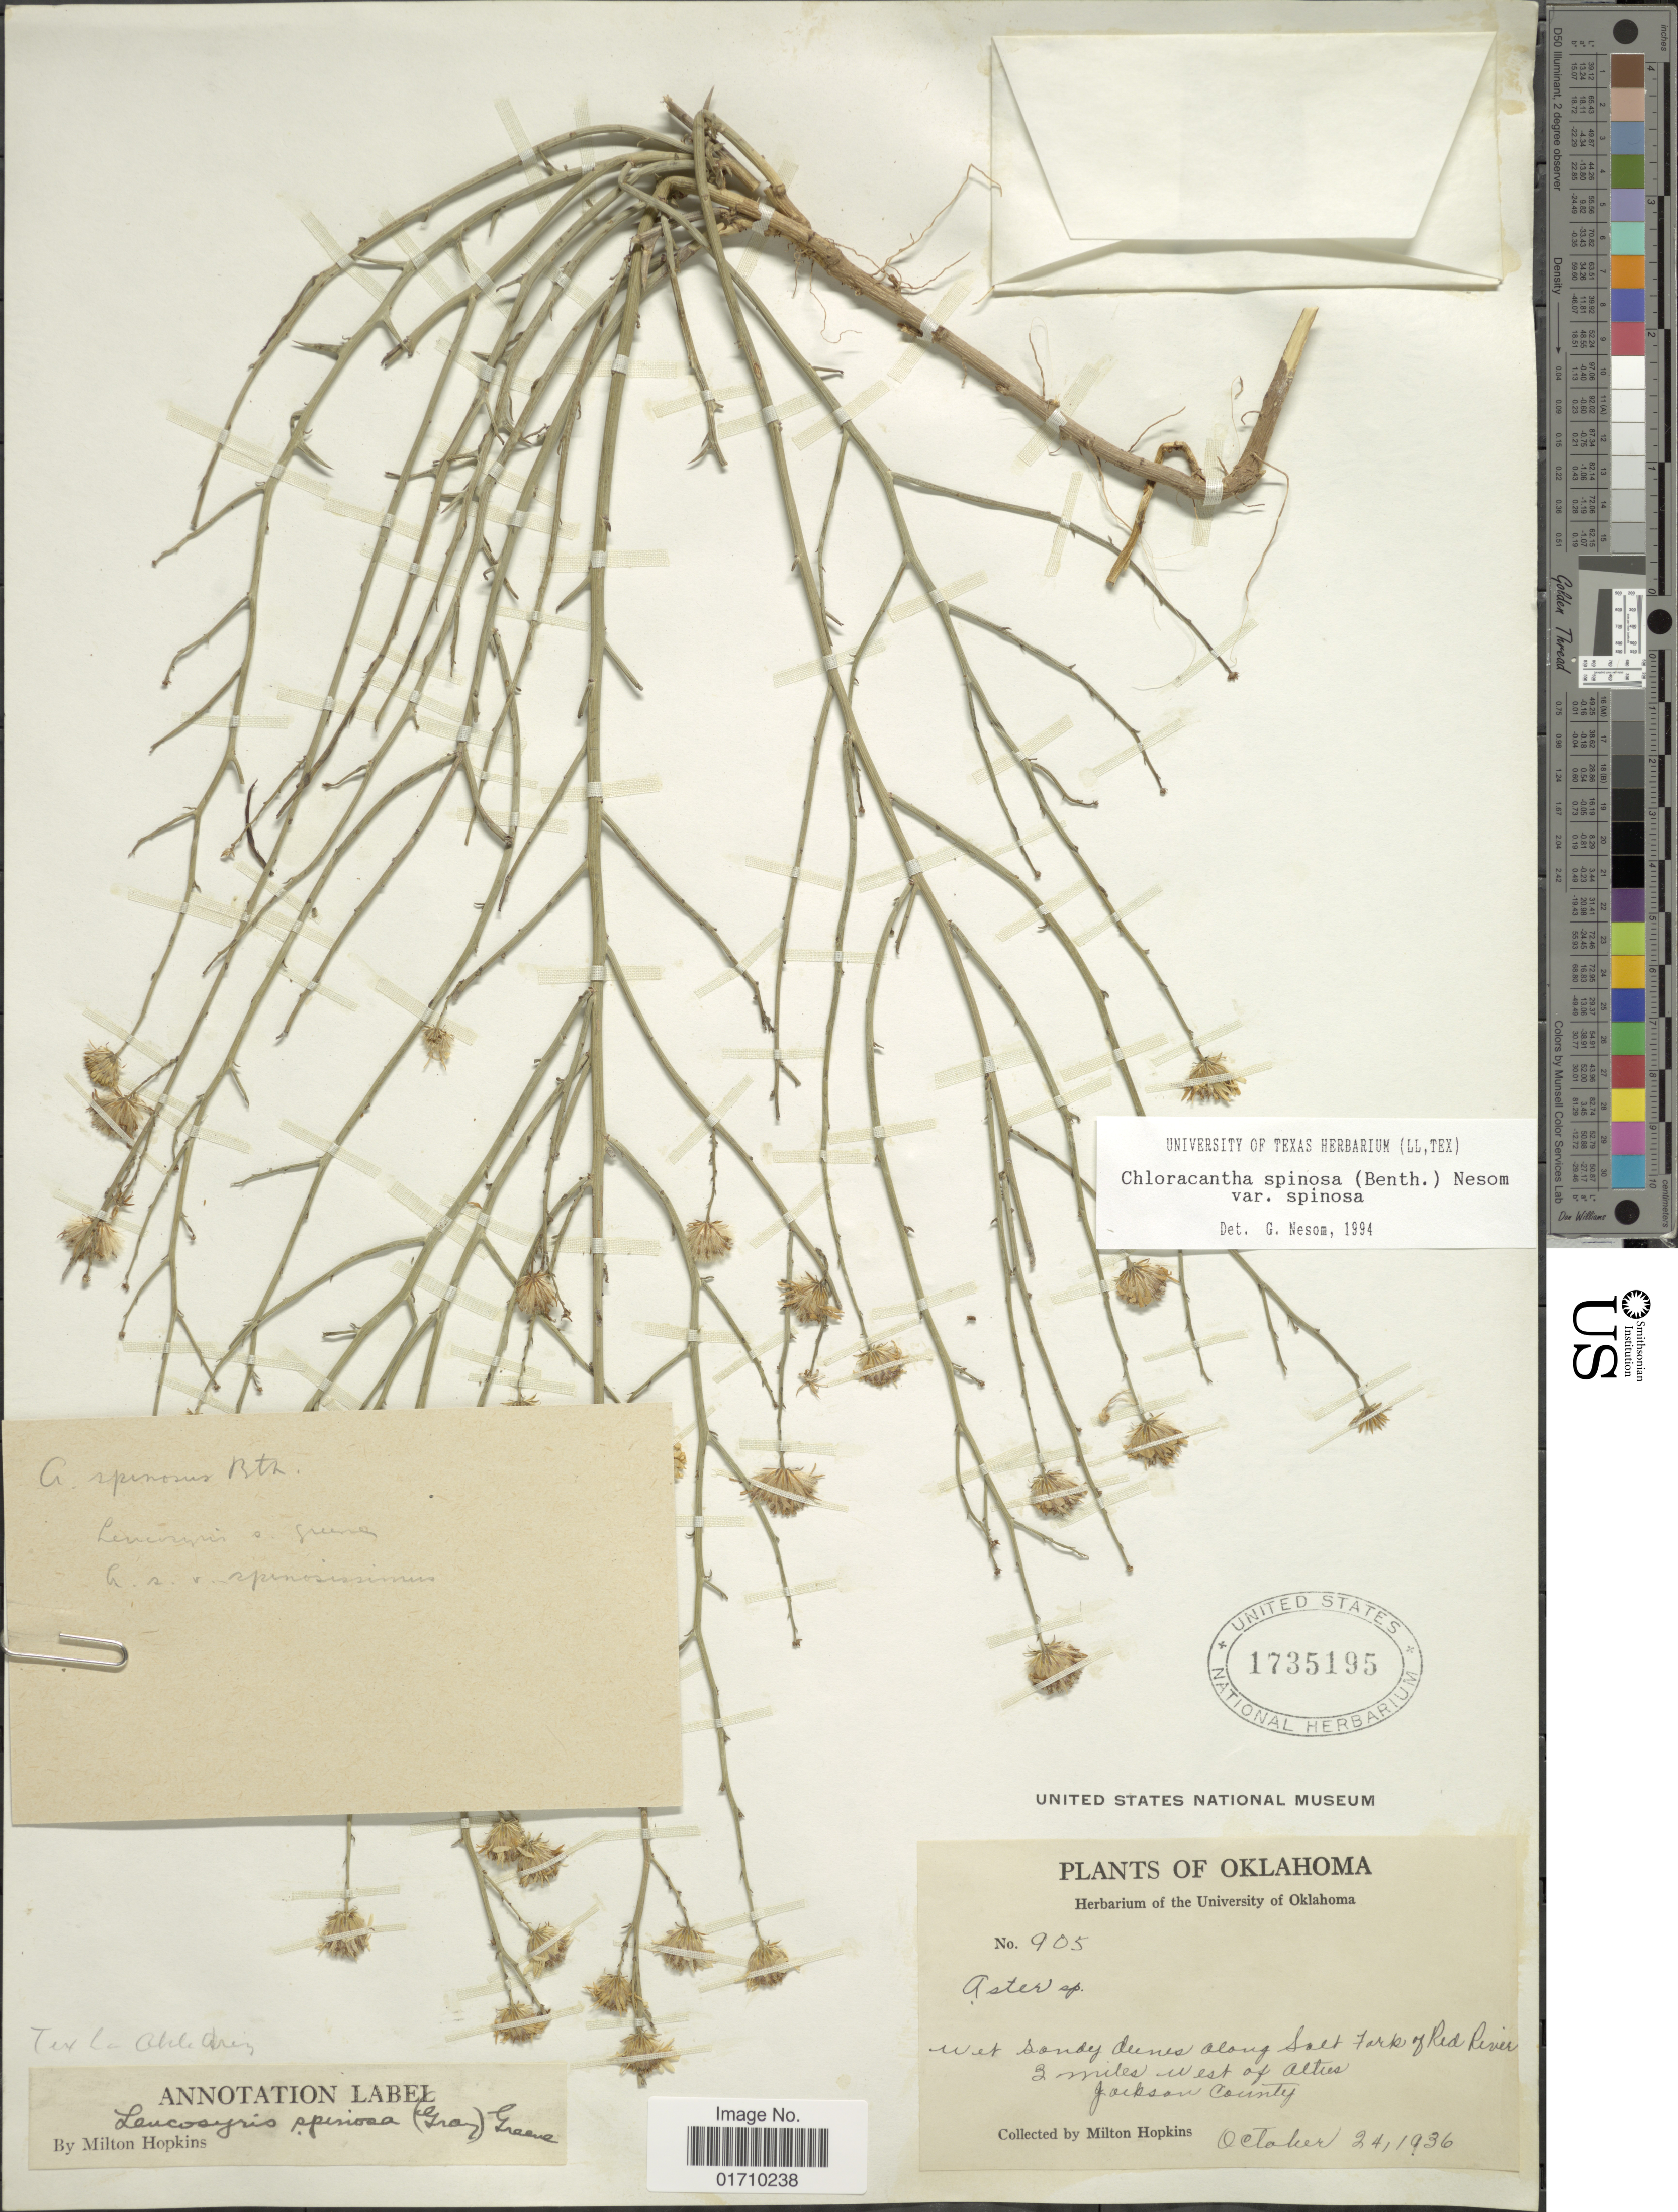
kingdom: Plantae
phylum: Tracheophyta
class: Magnoliopsida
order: Asterales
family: Asteraceae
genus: Chloracantha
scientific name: Chloracantha spinosa var. spinosa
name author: (Benth.) G.L. Nesom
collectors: M. Hopkins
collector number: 905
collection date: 1936-10-24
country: United States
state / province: Oklahoma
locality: Wet sandy dunes along Salt Fork of Red River 3 miles West of Altus, Jackson County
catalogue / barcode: US 1735195